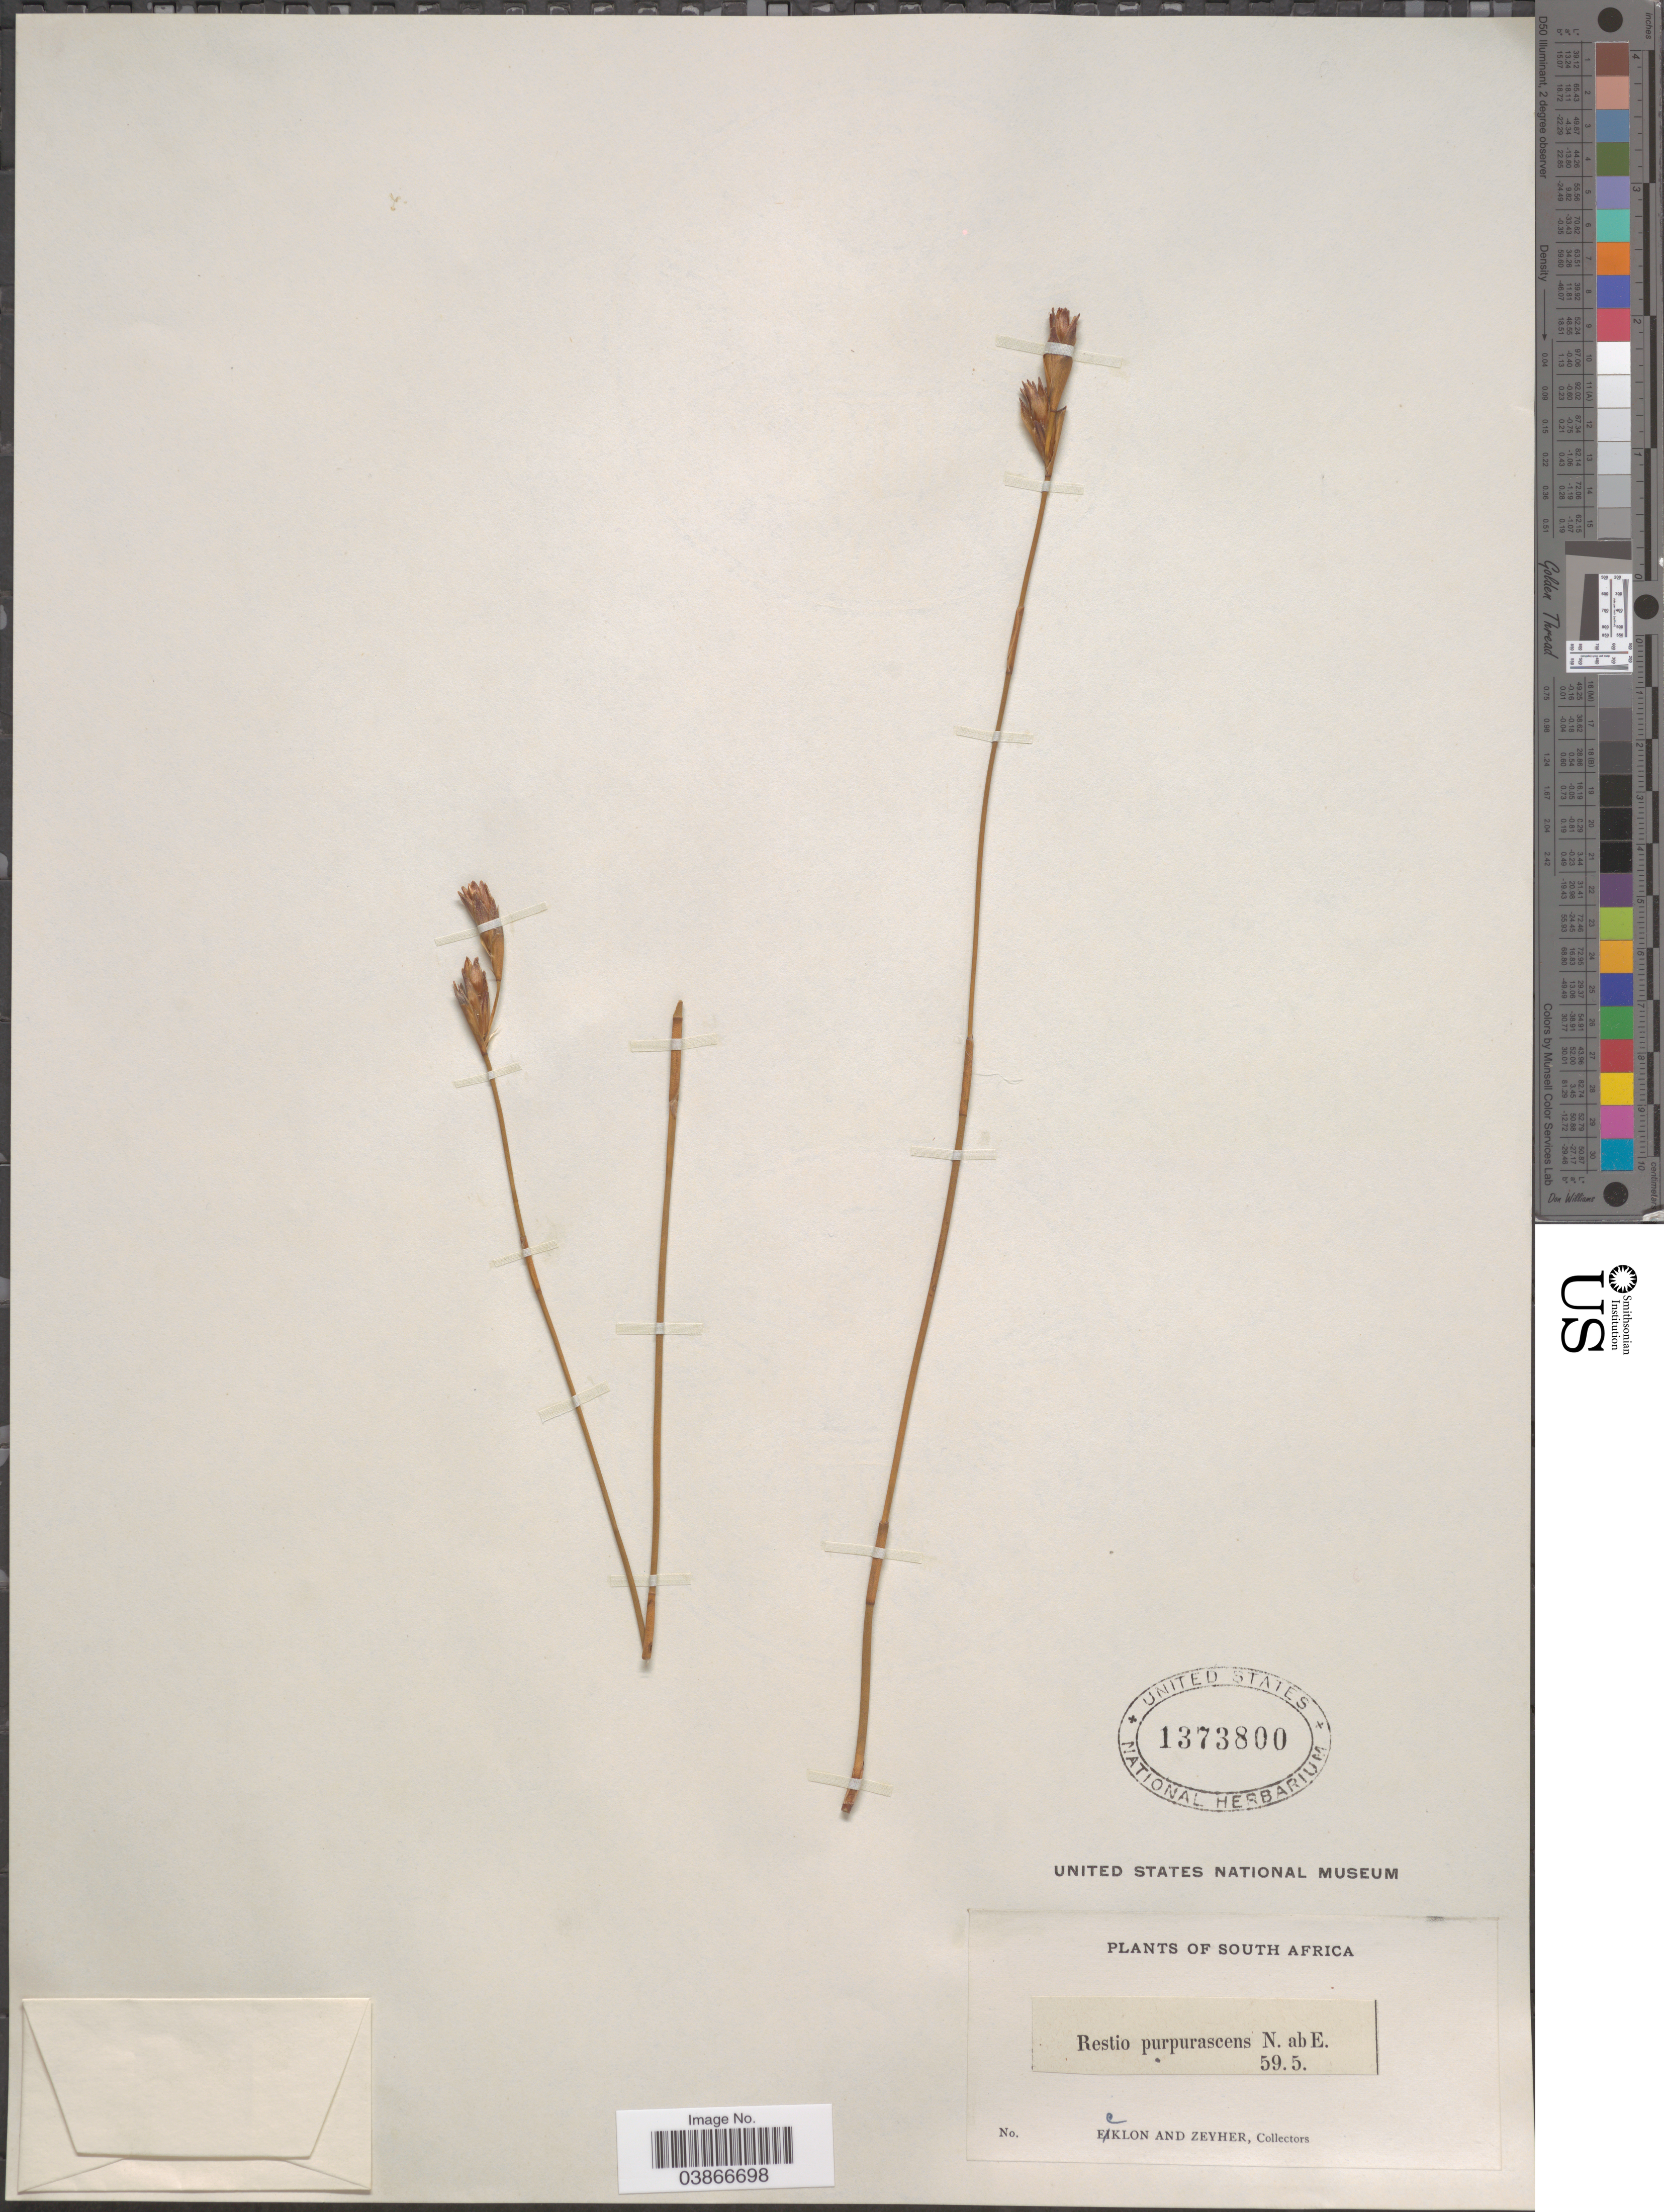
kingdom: Plantae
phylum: Tracheophyta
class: Liliopsida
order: Poales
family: Restionaceae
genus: Restio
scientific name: Restio purpurascens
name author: Nees ex Mast.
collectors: -. Ecklon & -. Zeyher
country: South Africa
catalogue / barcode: US 1373800